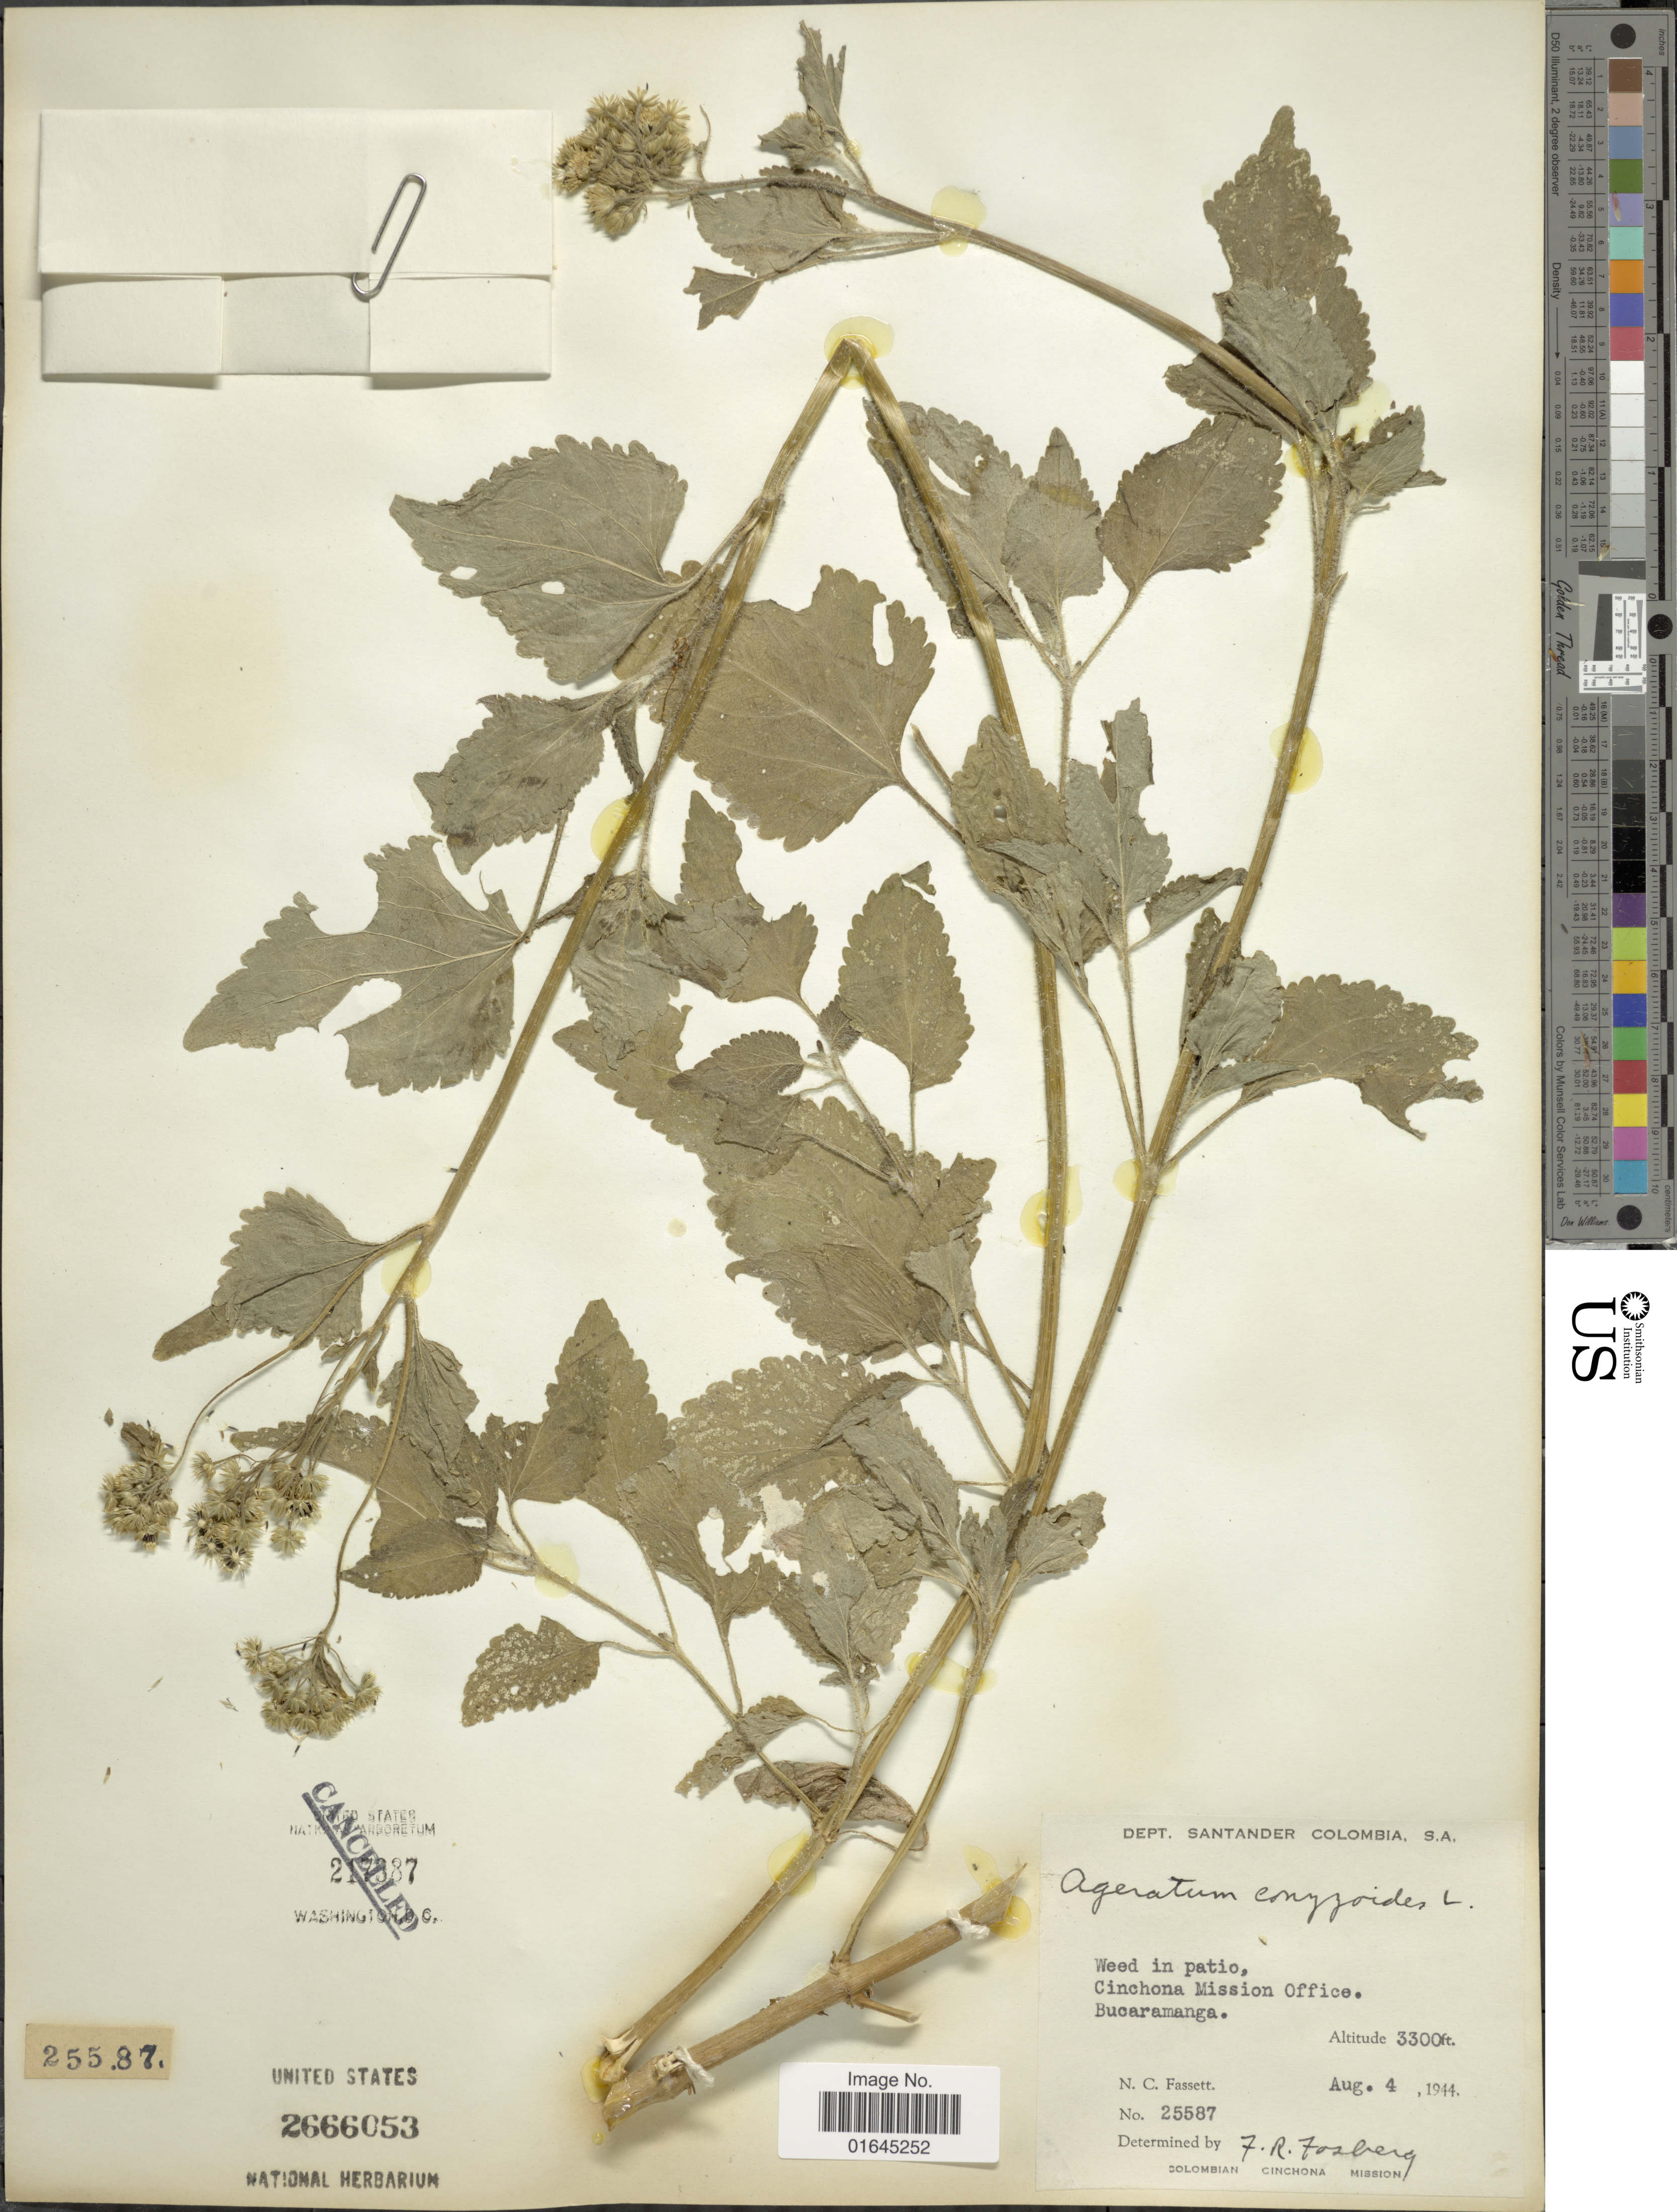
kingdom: Plantae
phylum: Tracheophyta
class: Magnoliopsida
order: Asterales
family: Asteraceae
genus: Ageratum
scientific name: Ageratum conyzoides subsp. conyzoides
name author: L.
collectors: N. C. Fassett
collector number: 25587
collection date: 1944-08-04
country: Colombia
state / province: Santander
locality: Dept. Santander Colombia, S.A., Cincgona Mission Office, Bucaramanga.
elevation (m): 1006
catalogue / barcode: US 2666053